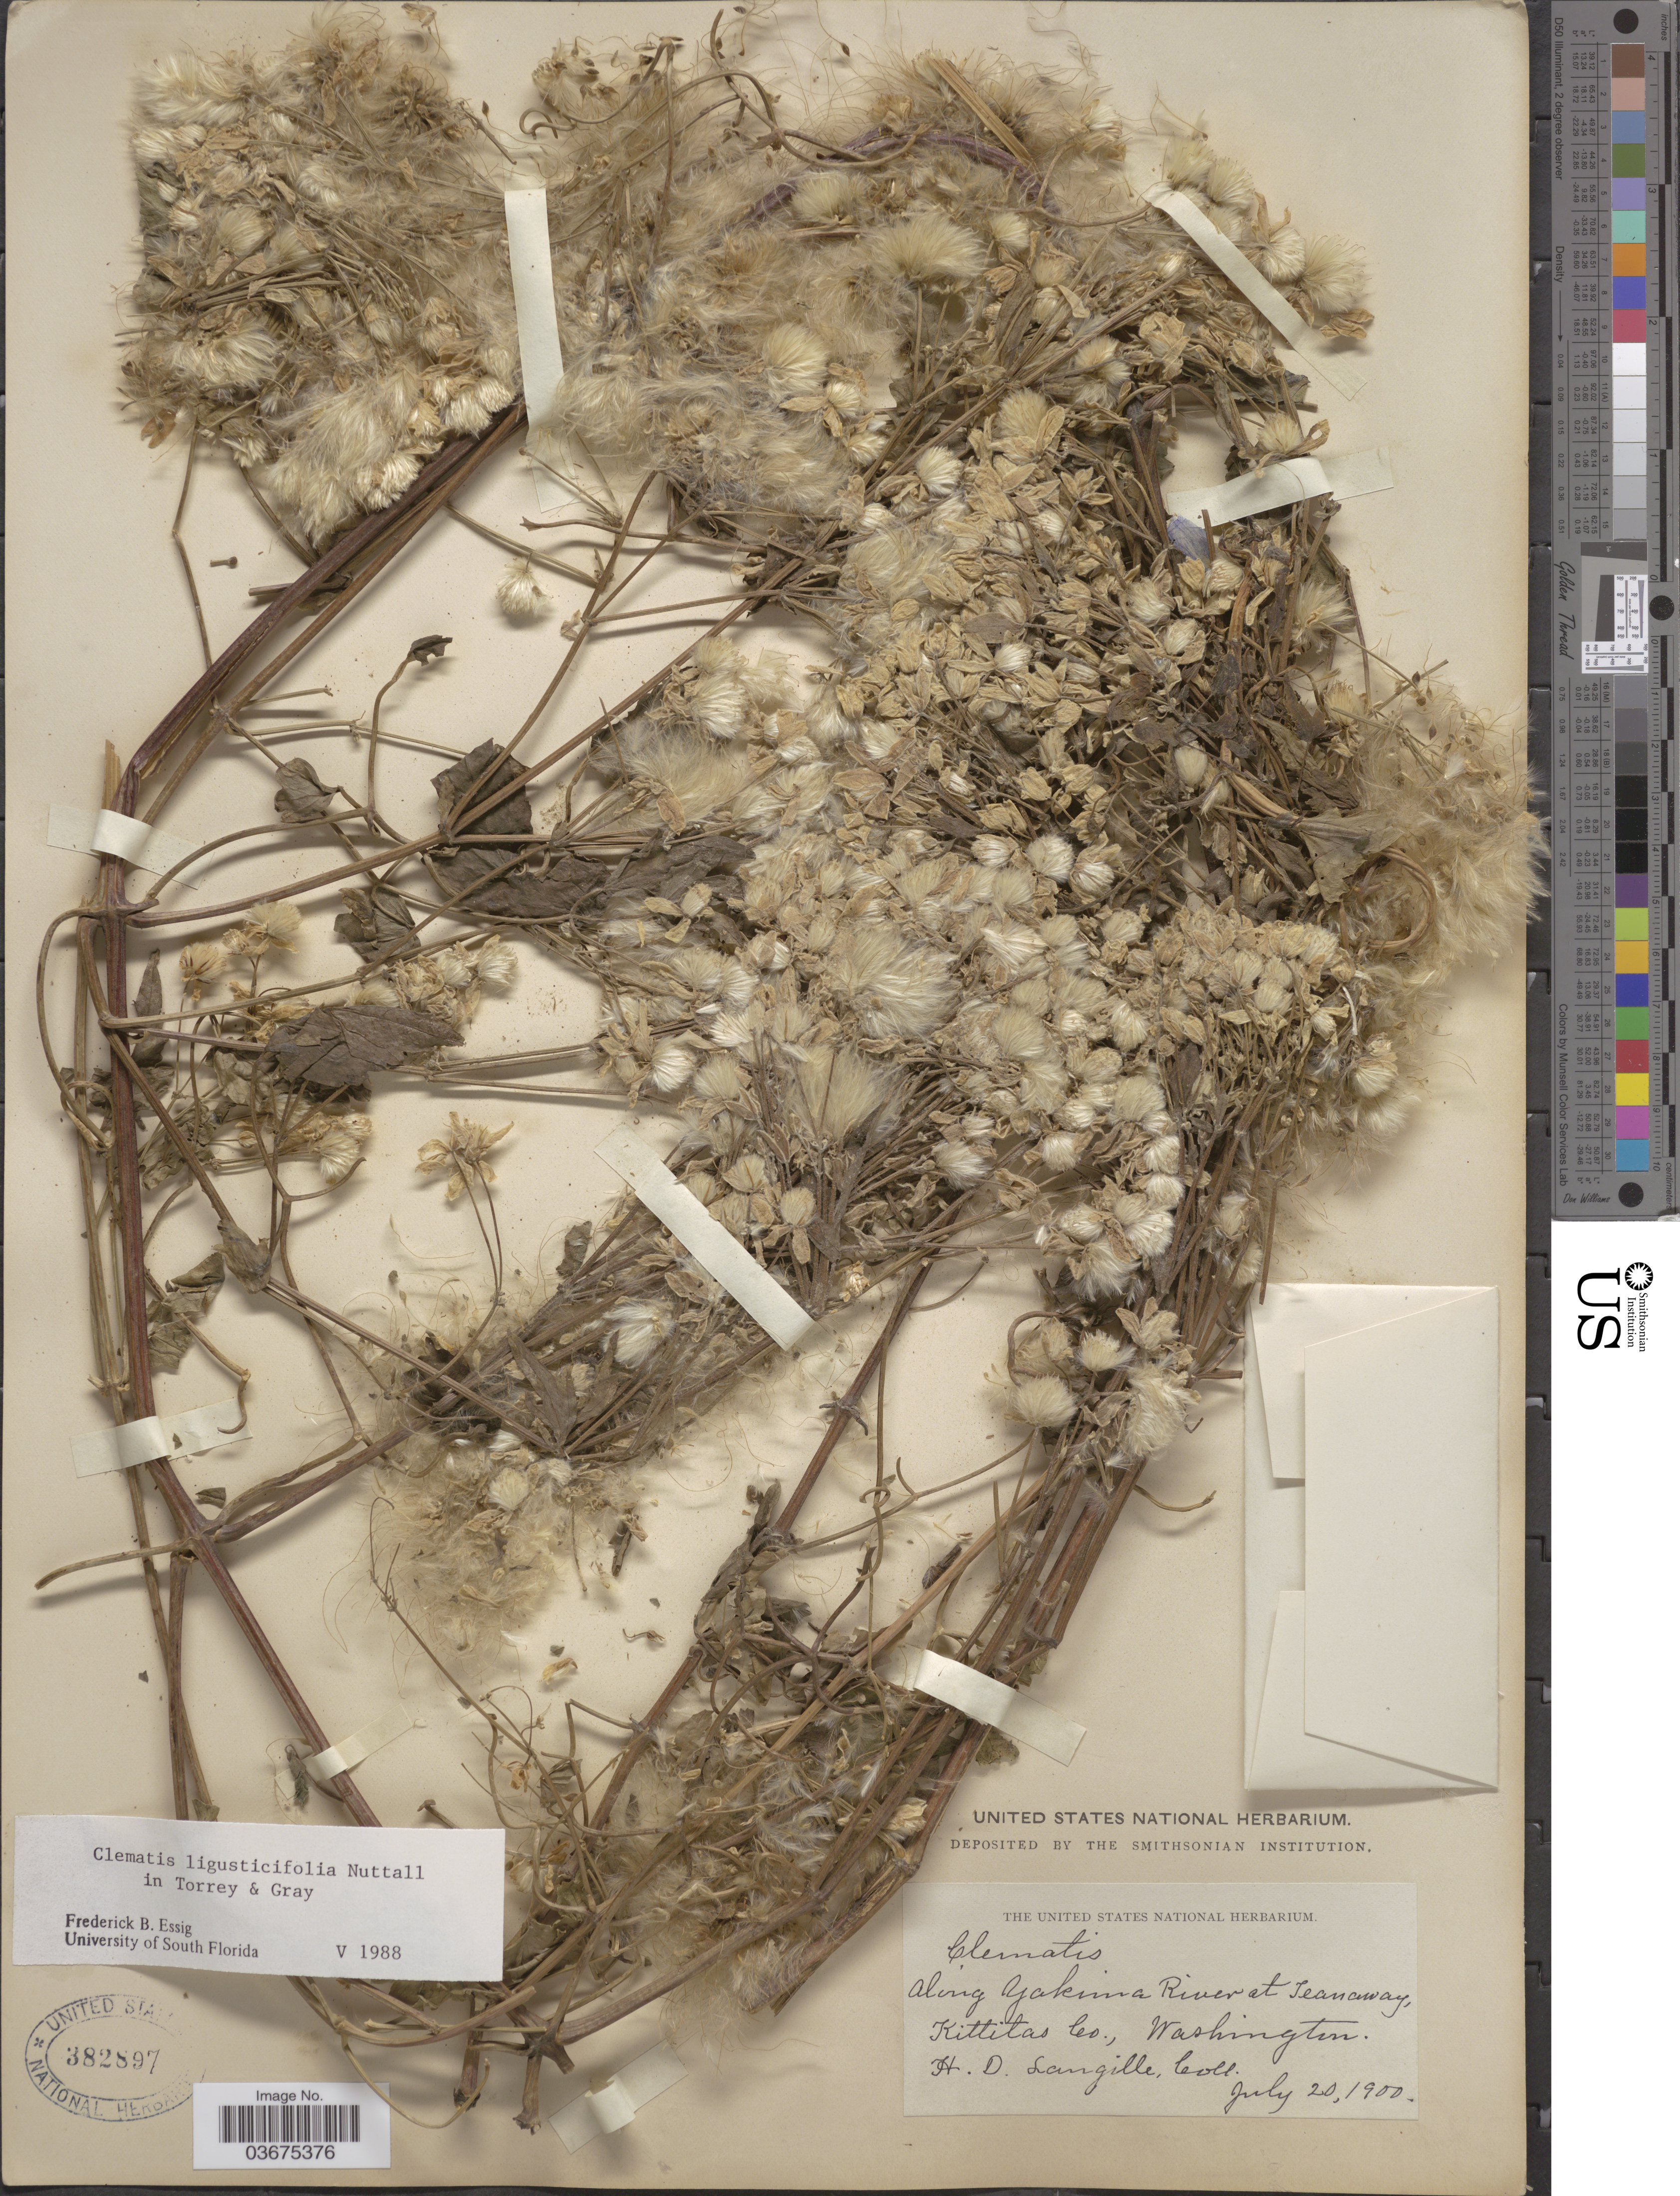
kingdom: Plantae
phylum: Tracheophyta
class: Magnoliopsida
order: Ranunculales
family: Ranunculaceae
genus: Clematis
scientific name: Clematis ligusticifolia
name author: Nutt.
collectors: H. Langille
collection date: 1900-07-20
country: United States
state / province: Washington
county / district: Kittitas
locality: Along Yakima River at Teenaway, Kittitas Co.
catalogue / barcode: US 382897